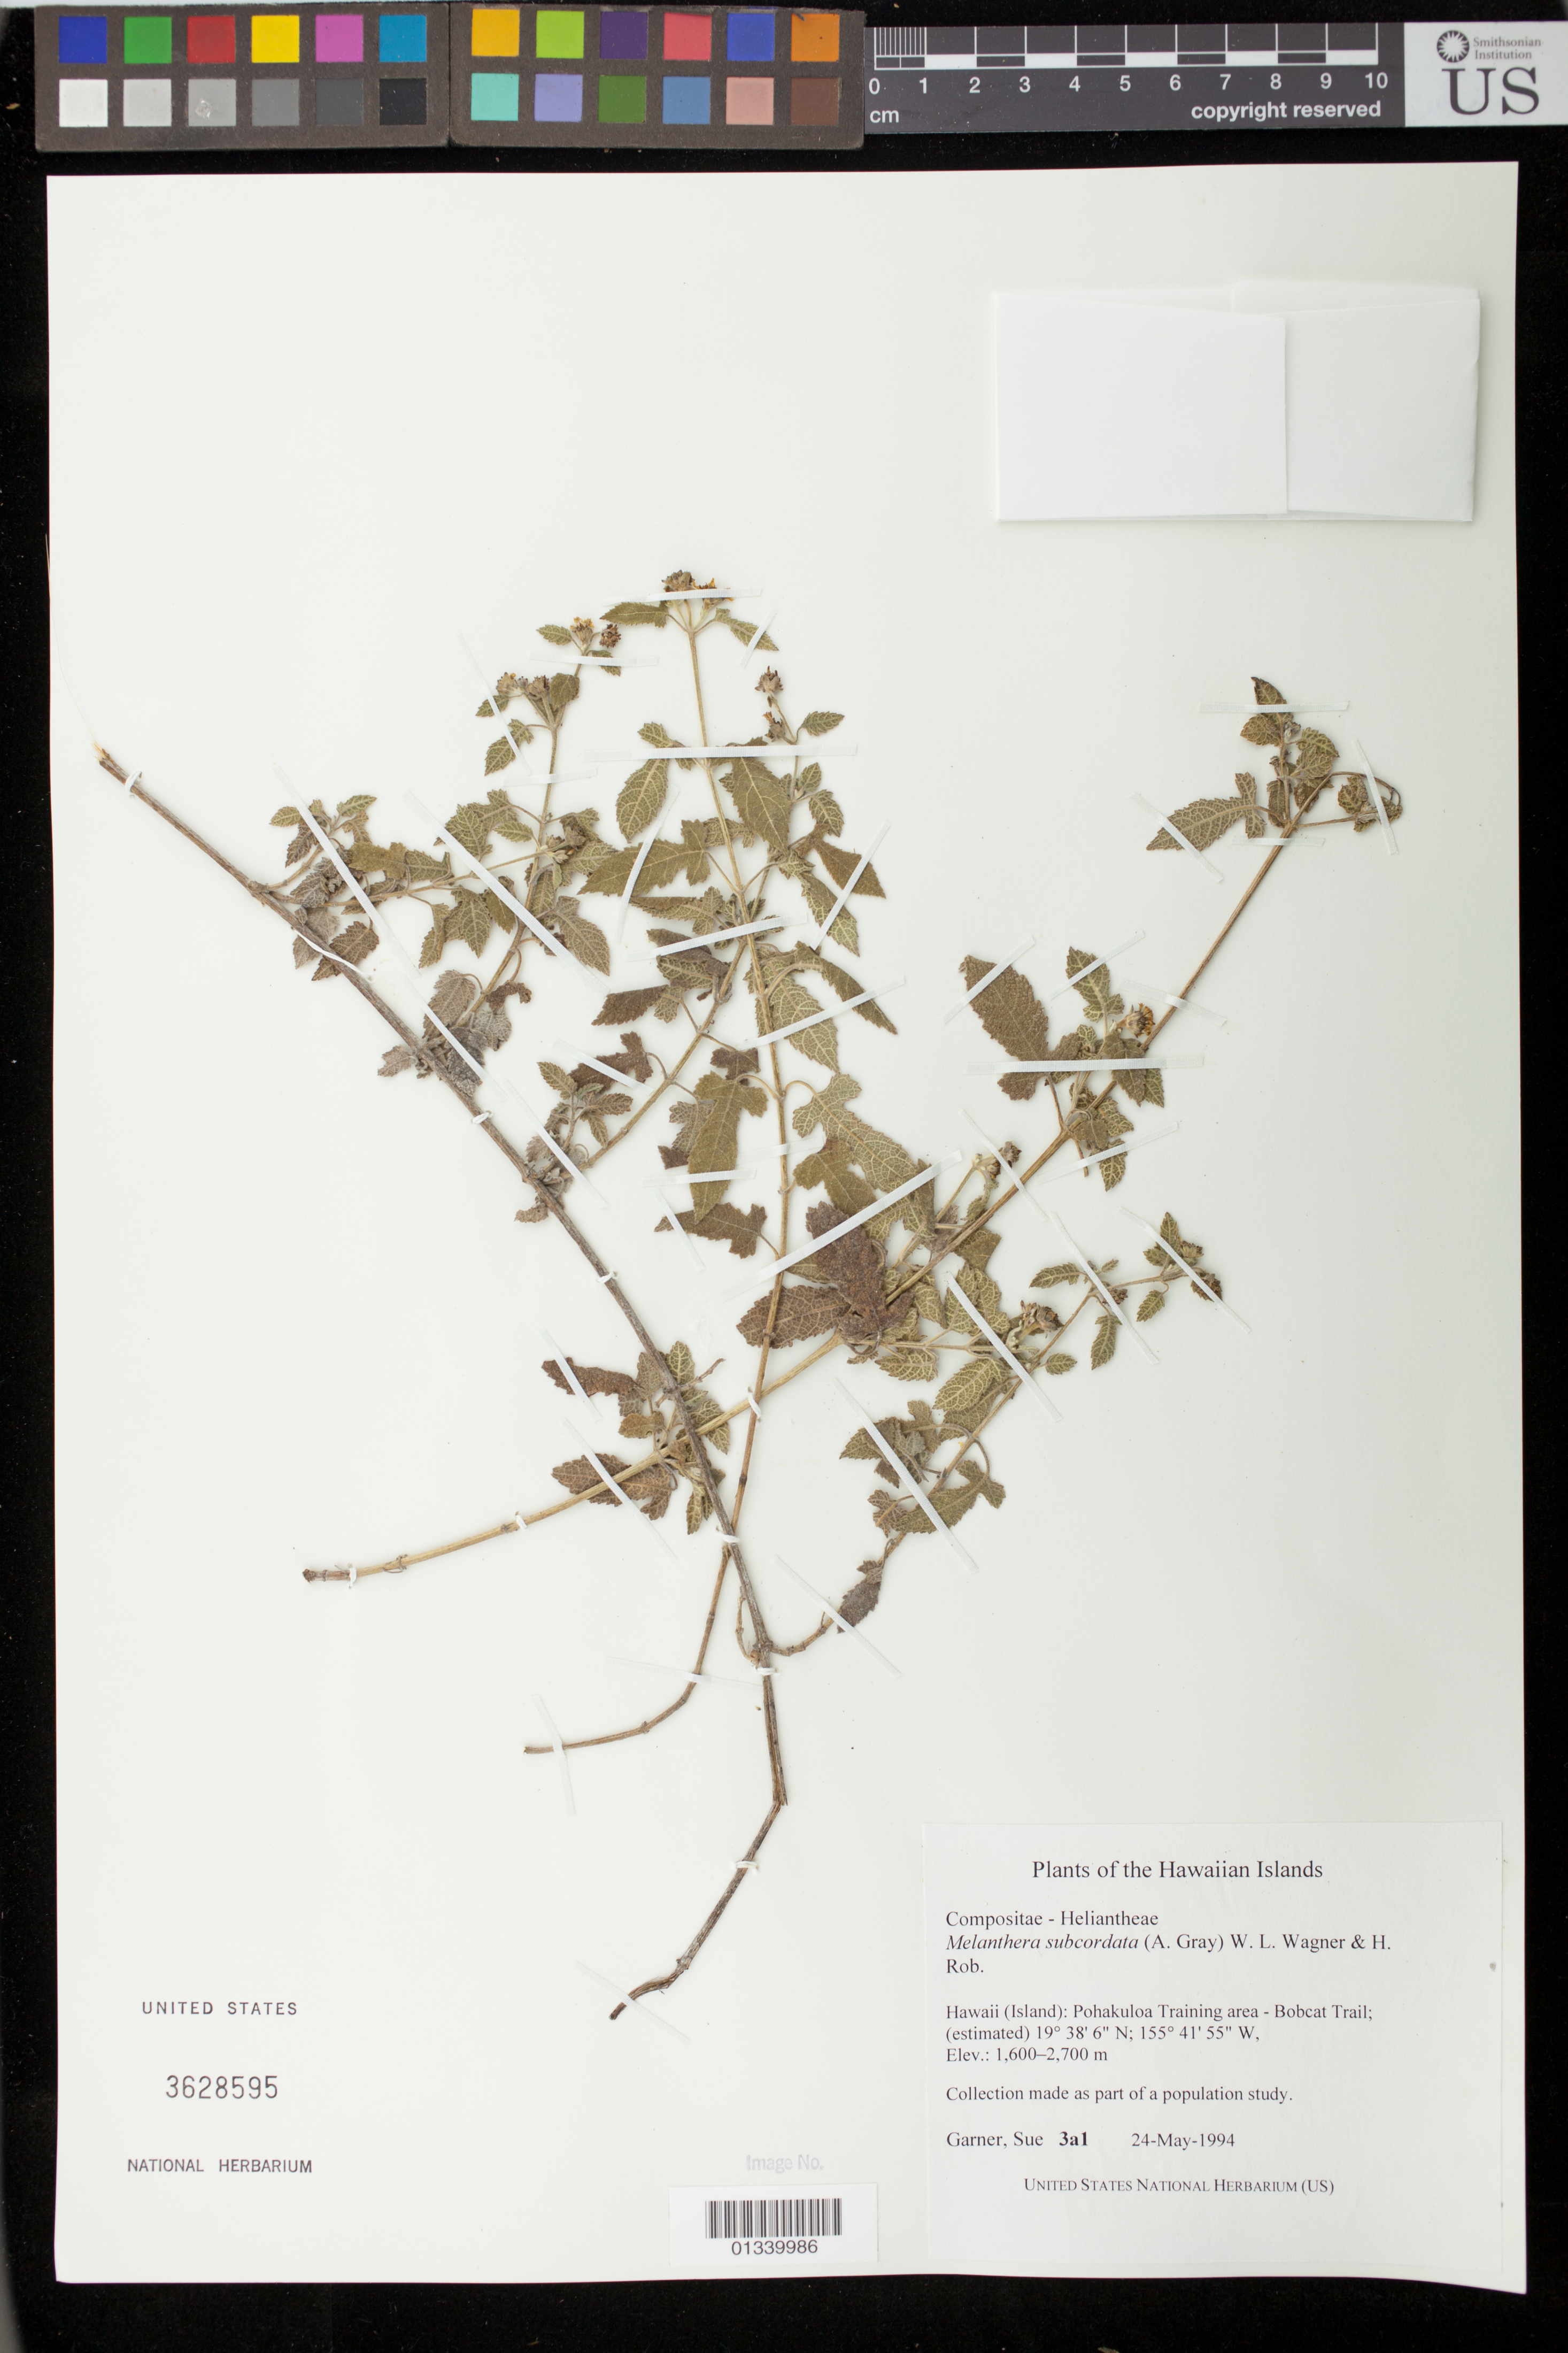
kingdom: Plantae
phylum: Tracheophyta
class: Magnoliopsida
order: Asterales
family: Asteraceae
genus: Wollastonia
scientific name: Wollastonia subcordata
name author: (A. Gray) Orchard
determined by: Wagner, W. L., (BOT), Smithsonian Institution - National Museum of Natural History (UNITED STATES)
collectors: S. Garner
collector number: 3a1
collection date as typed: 24 May 1994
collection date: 1994-05-24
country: United States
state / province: Hawaii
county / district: Hawaii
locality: Pohakuloa Training area - Bobcat Trail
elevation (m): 1600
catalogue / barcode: US 3628595